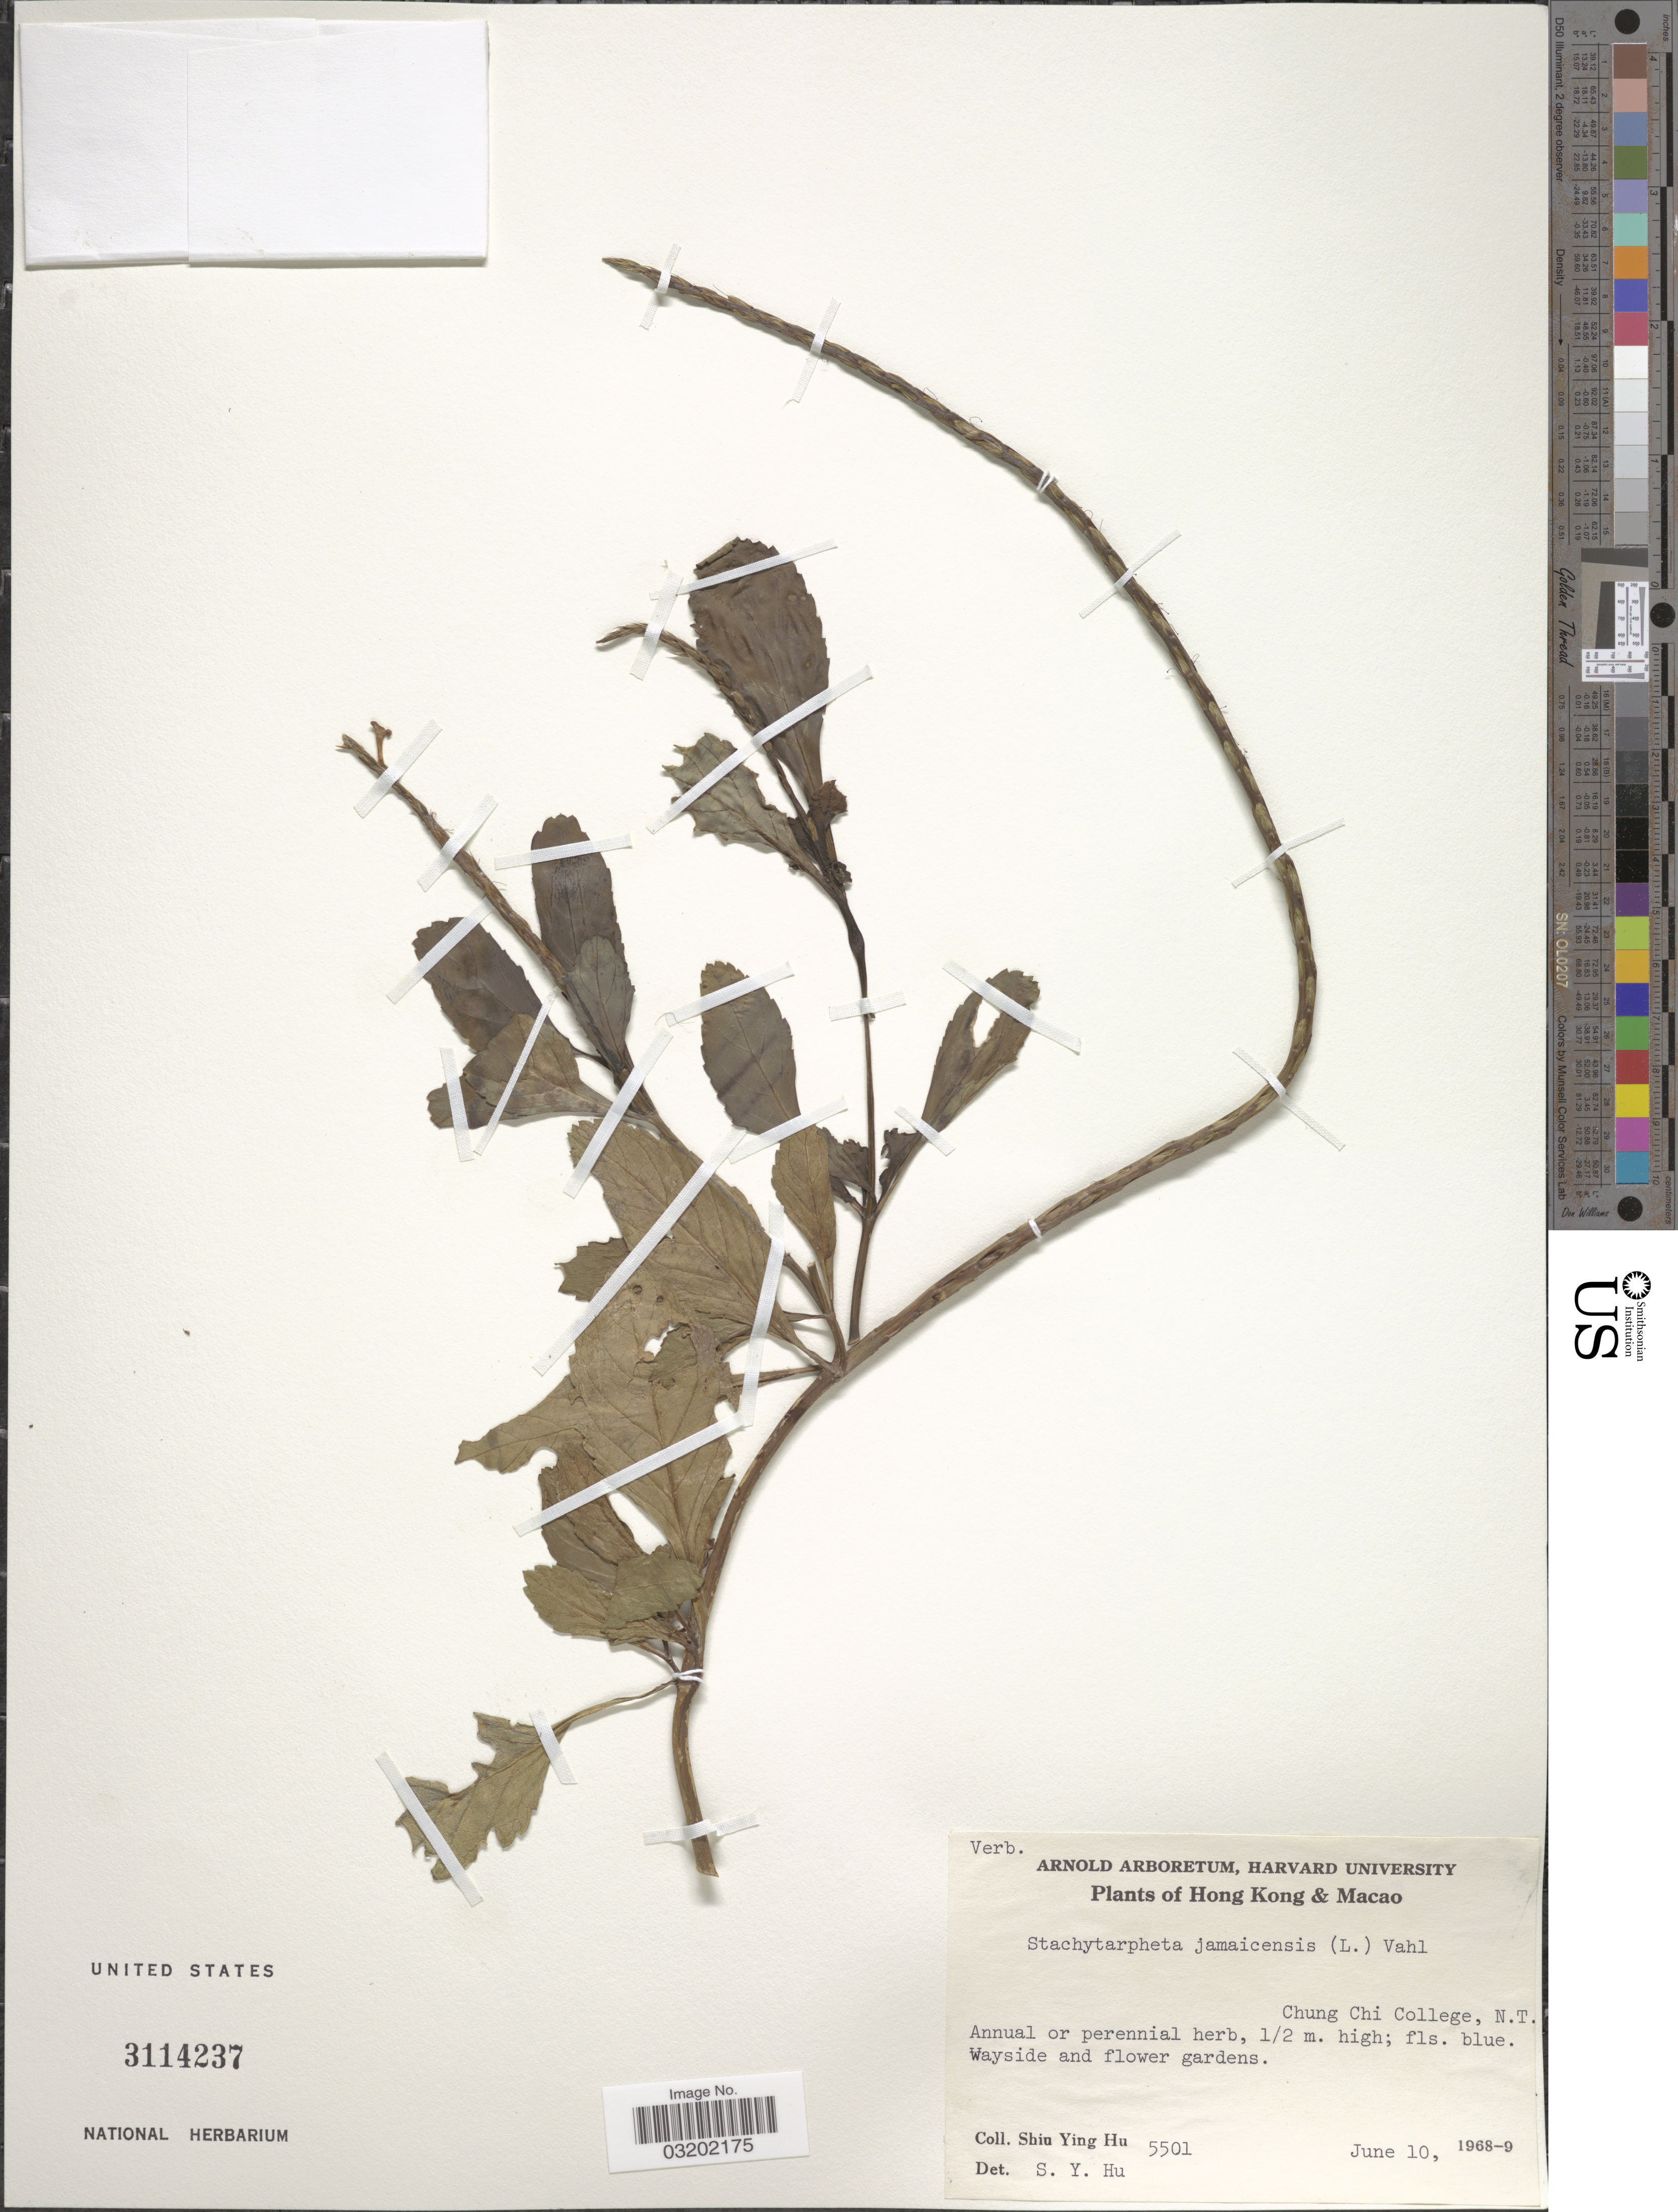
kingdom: Plantae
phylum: Tracheophyta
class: Magnoliopsida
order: Lamiales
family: Verbenaceae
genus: Stachytarpheta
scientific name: Stachytarpheta jamaicensis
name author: (L.) Vahl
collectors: S. Y. Hu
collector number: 5501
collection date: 1968-06-10/1969-06-10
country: China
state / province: Hong Kong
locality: Chung Chi College, N. T.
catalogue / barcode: US 3114237